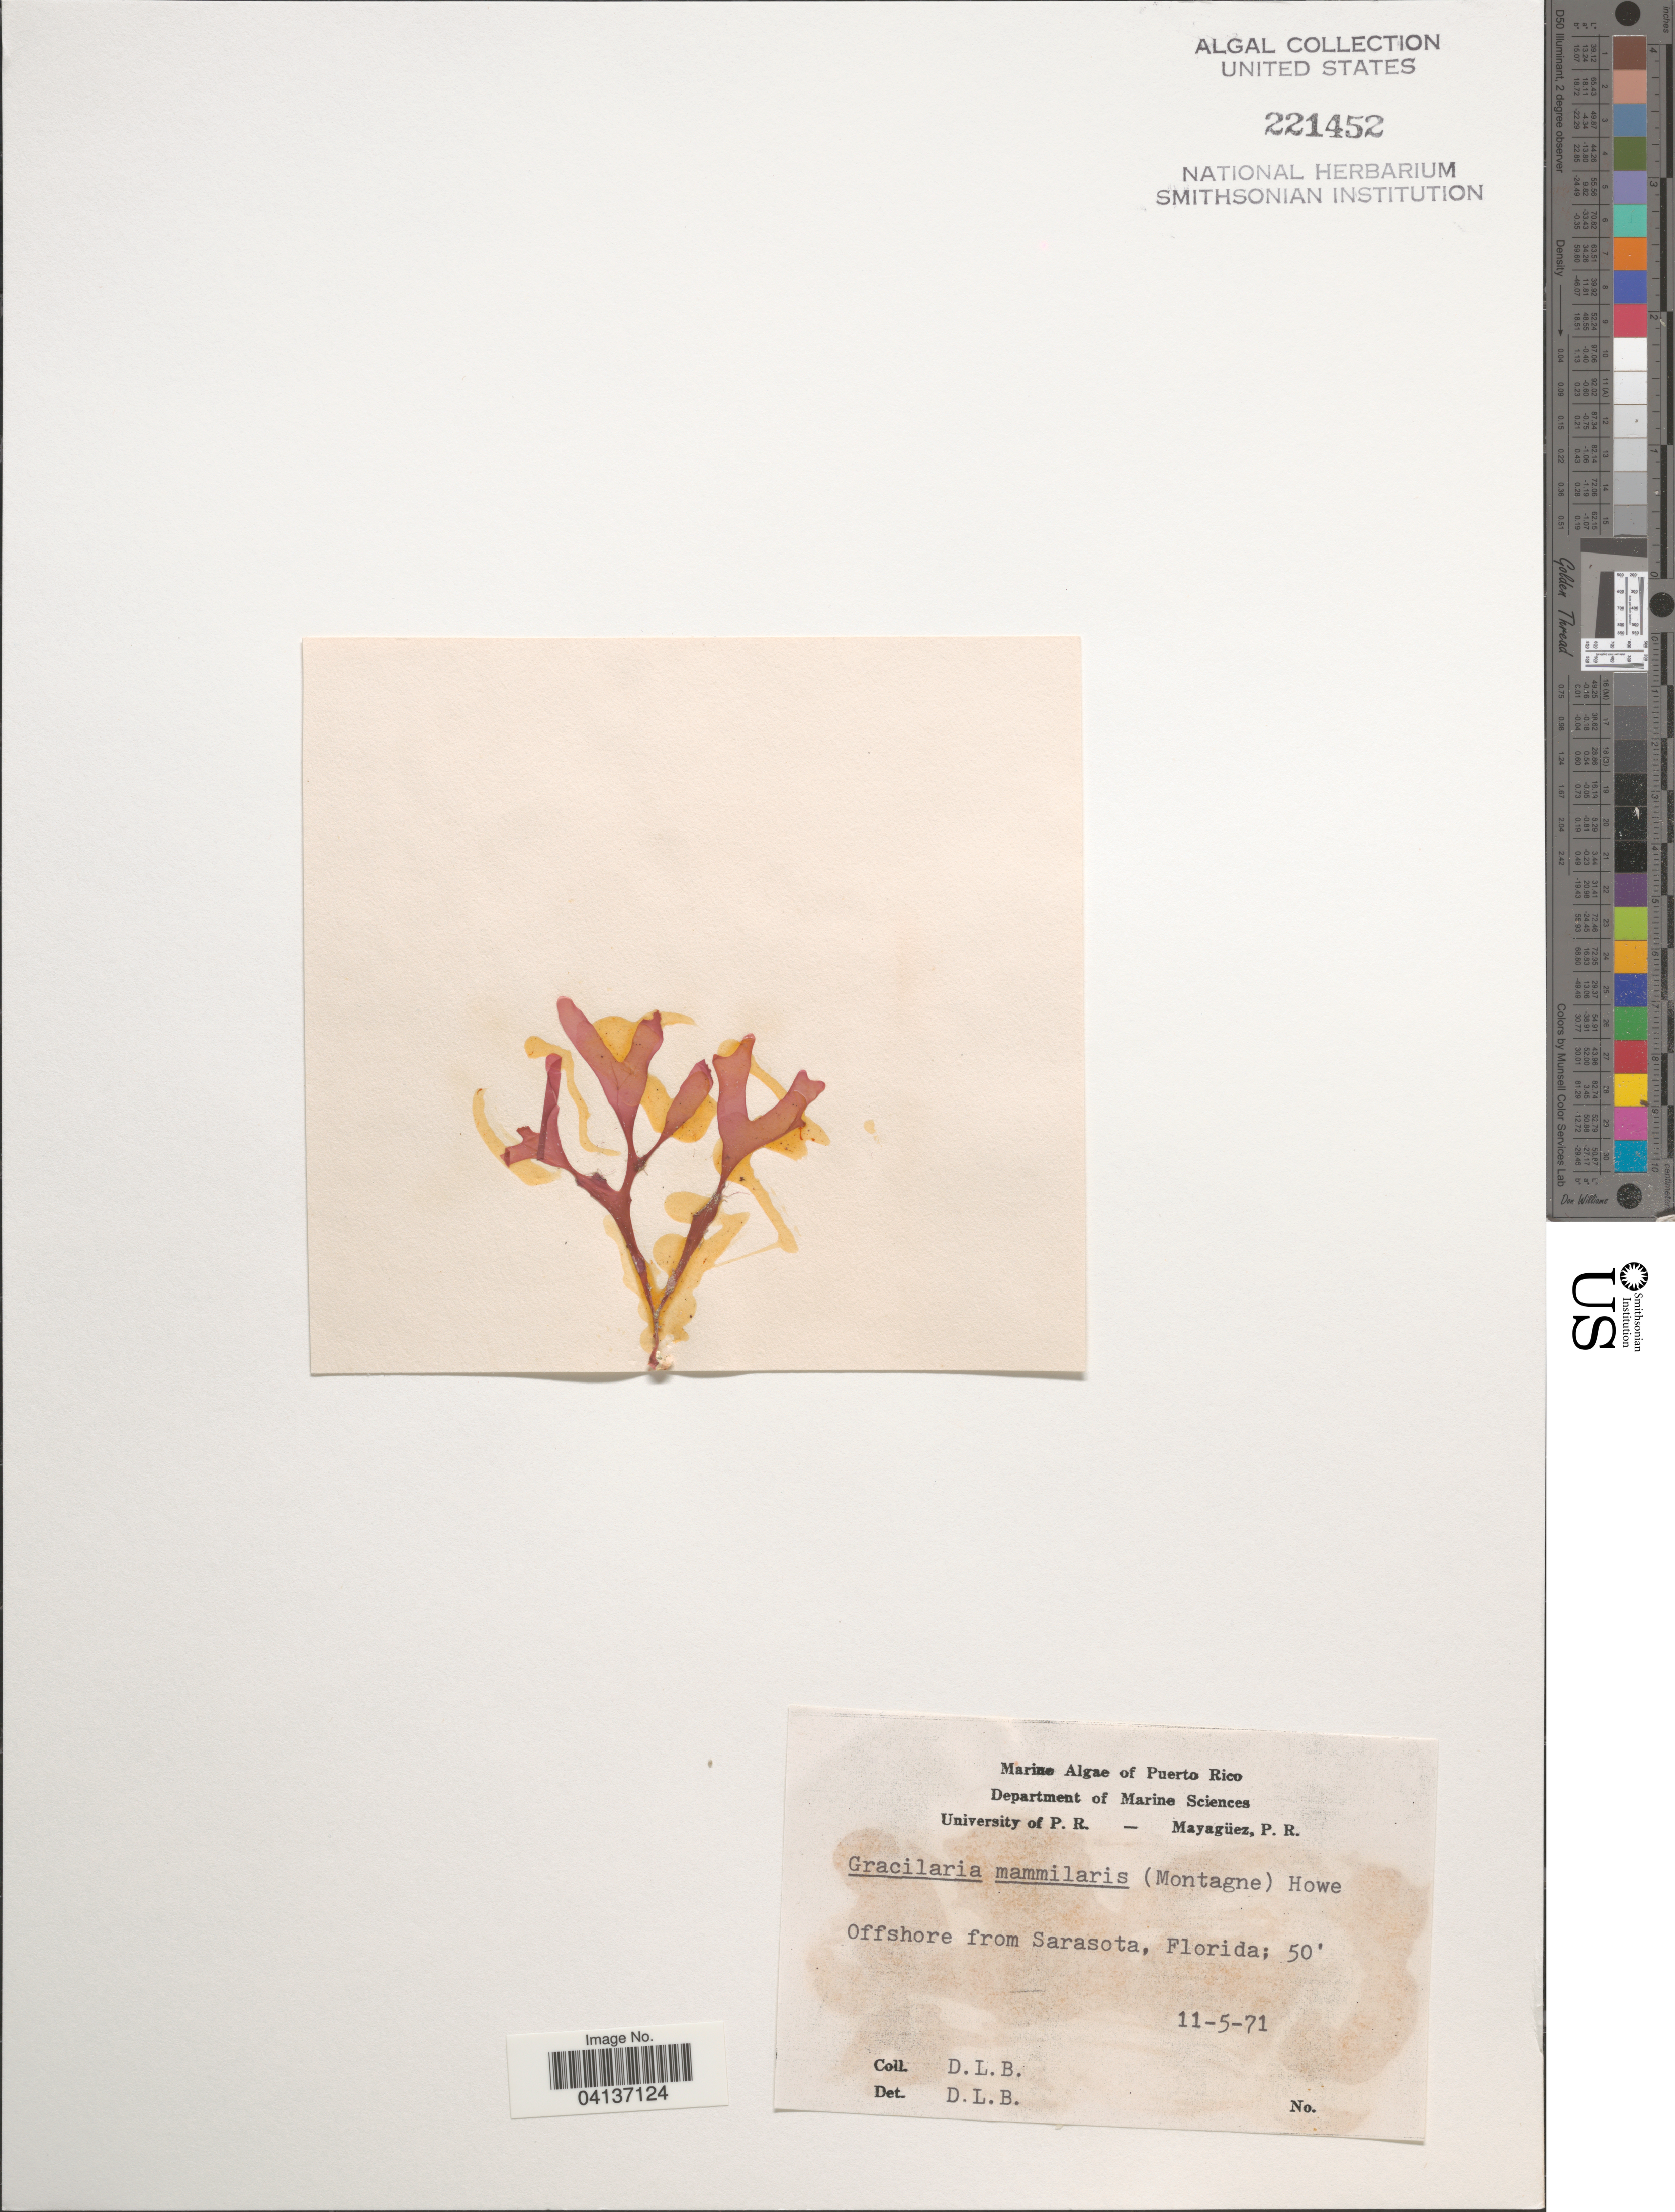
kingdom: Plantae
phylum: Rhodophyta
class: Florideophyceae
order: Gracilariales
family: Gracilariaceae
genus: Gracilaria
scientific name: Gracilaria mammillaris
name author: (Mont.) M. Howe in Britton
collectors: D. L. B.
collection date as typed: Transcribed d/m/y: 11/5/71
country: United States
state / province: Florida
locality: Offshore from Sarasota.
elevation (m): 15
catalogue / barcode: US 221452